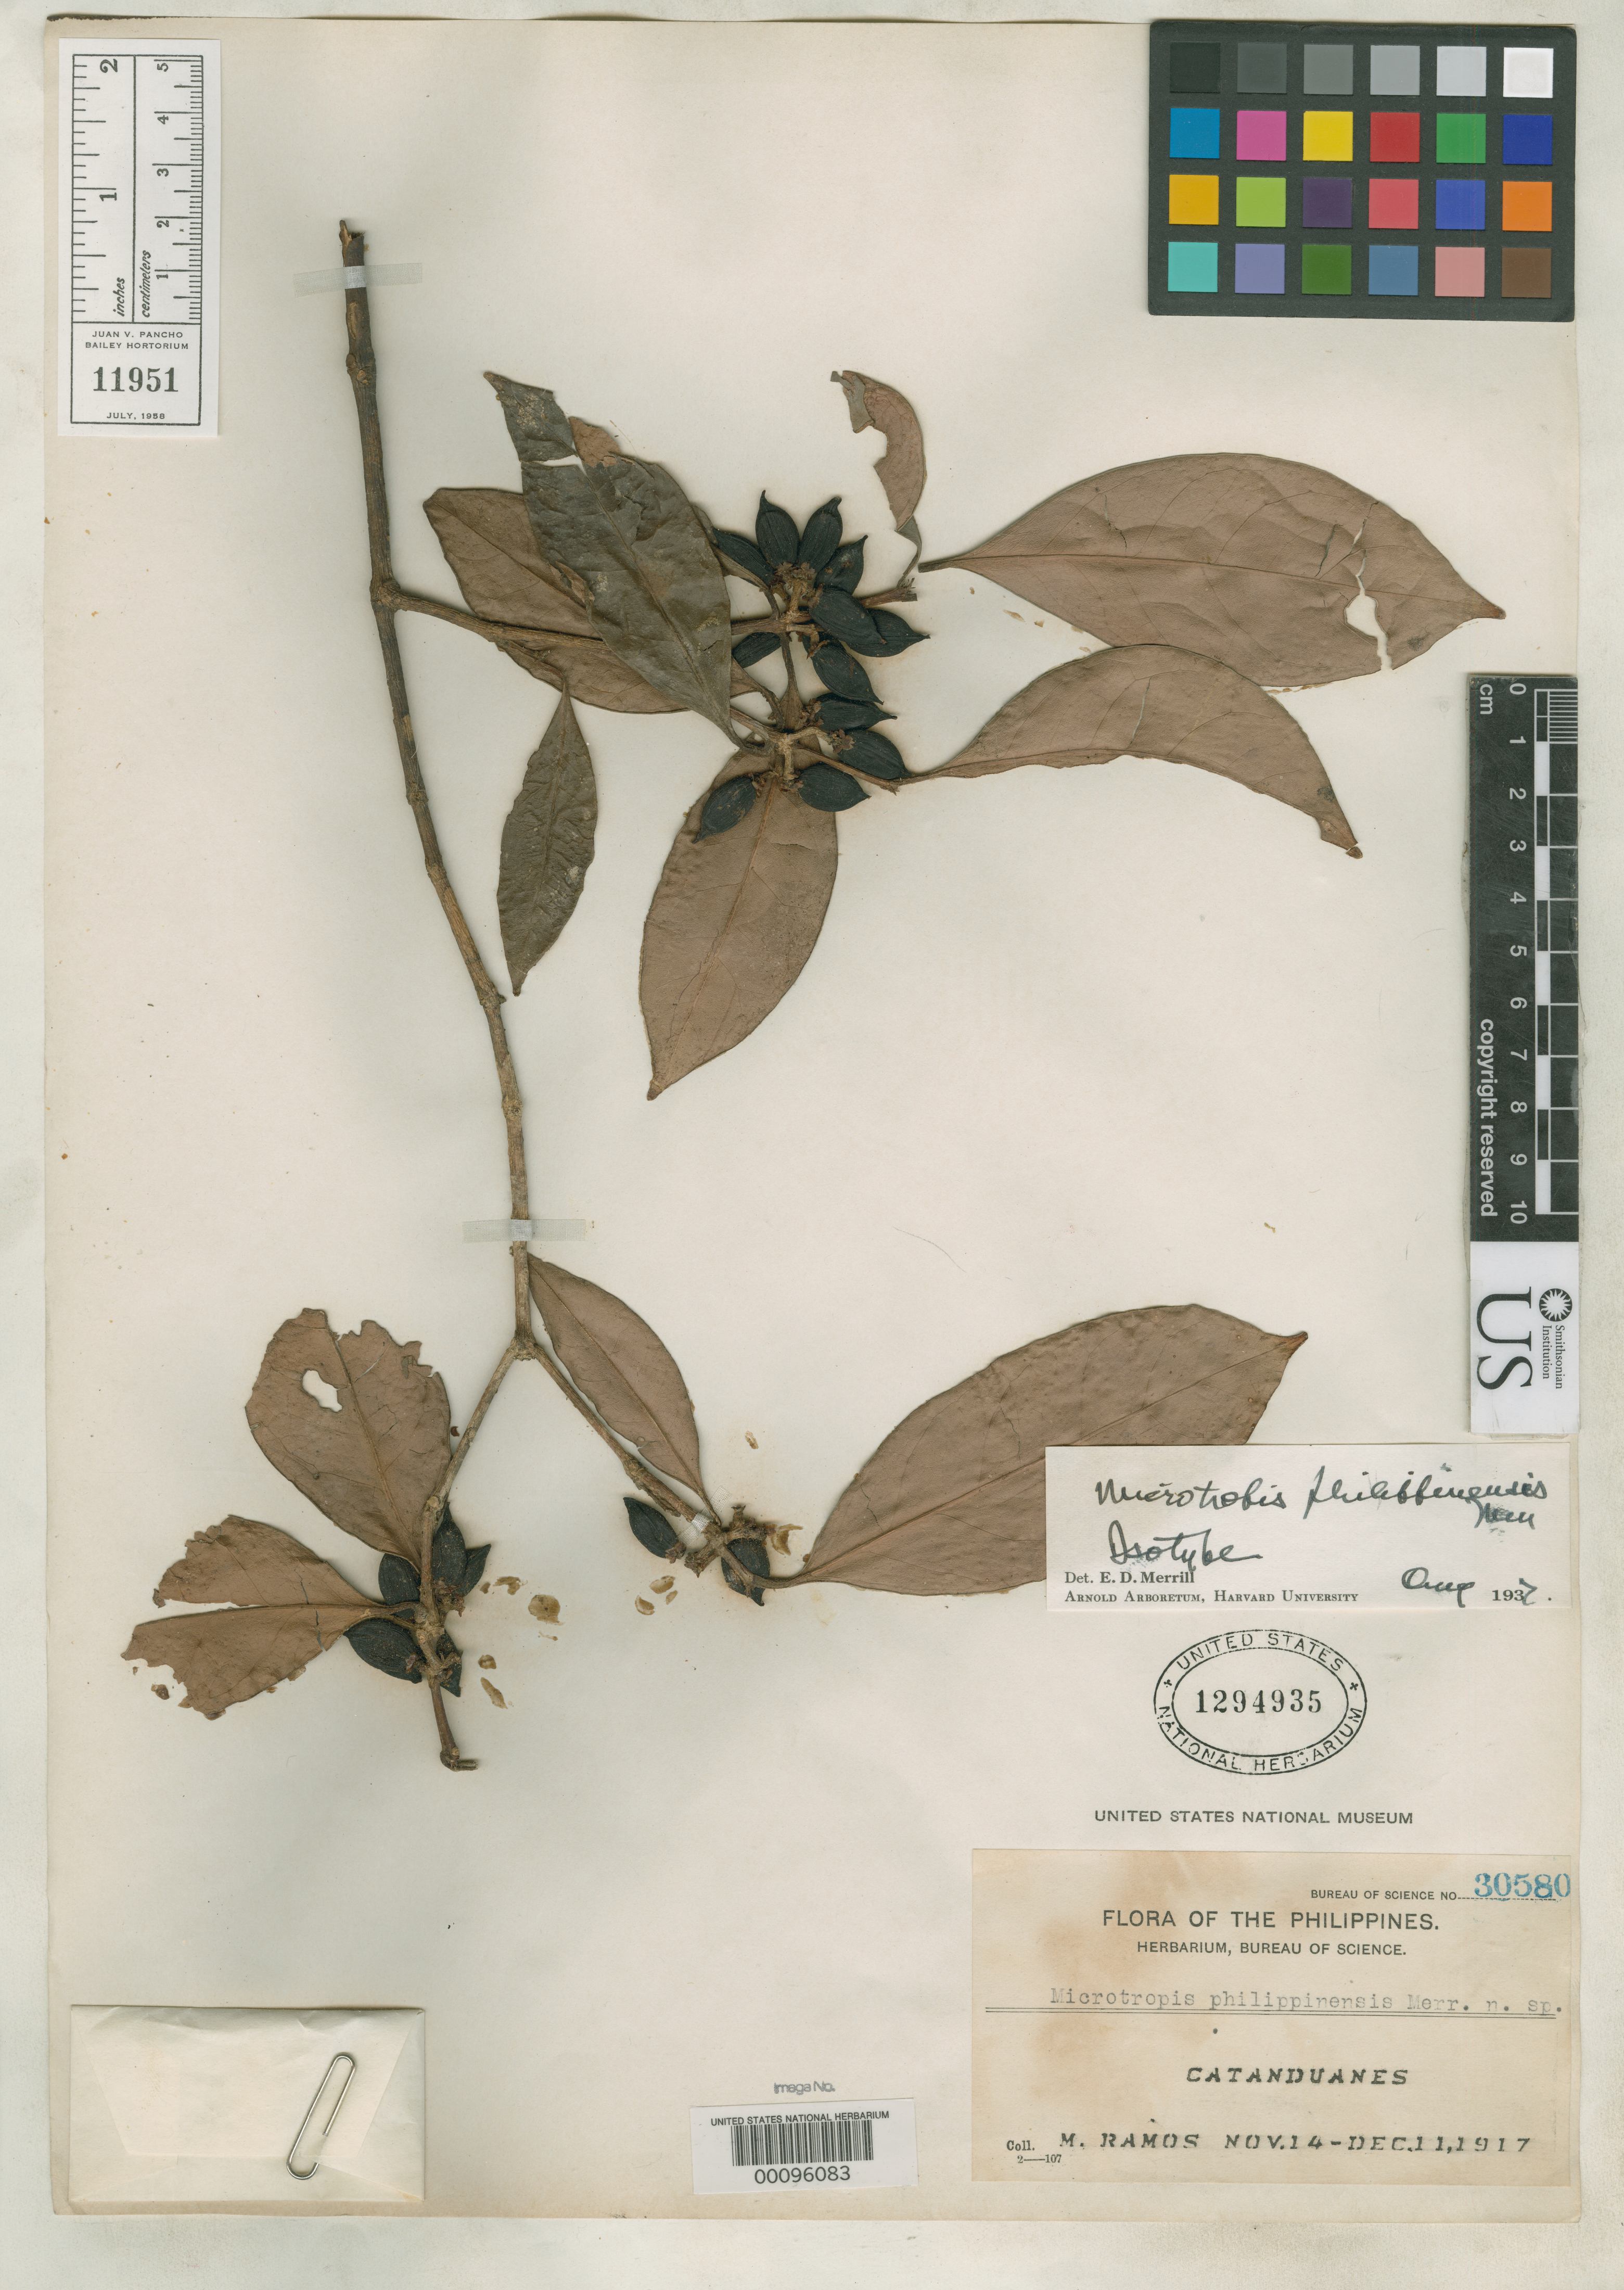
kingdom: Plantae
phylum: Tracheophyta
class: Magnoliopsida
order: Celastrales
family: Celastraceae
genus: Microtropis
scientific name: Microtropis philippinensis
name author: Merr.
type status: Isotype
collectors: M. Ramos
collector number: Bur. Sci. 30580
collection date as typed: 14 Nov 1917 to 11 Dec 1917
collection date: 1917-11-14/1917-12-11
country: Philippines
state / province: Bicol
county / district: Catanduanes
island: Catanduanes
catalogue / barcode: US 1294935